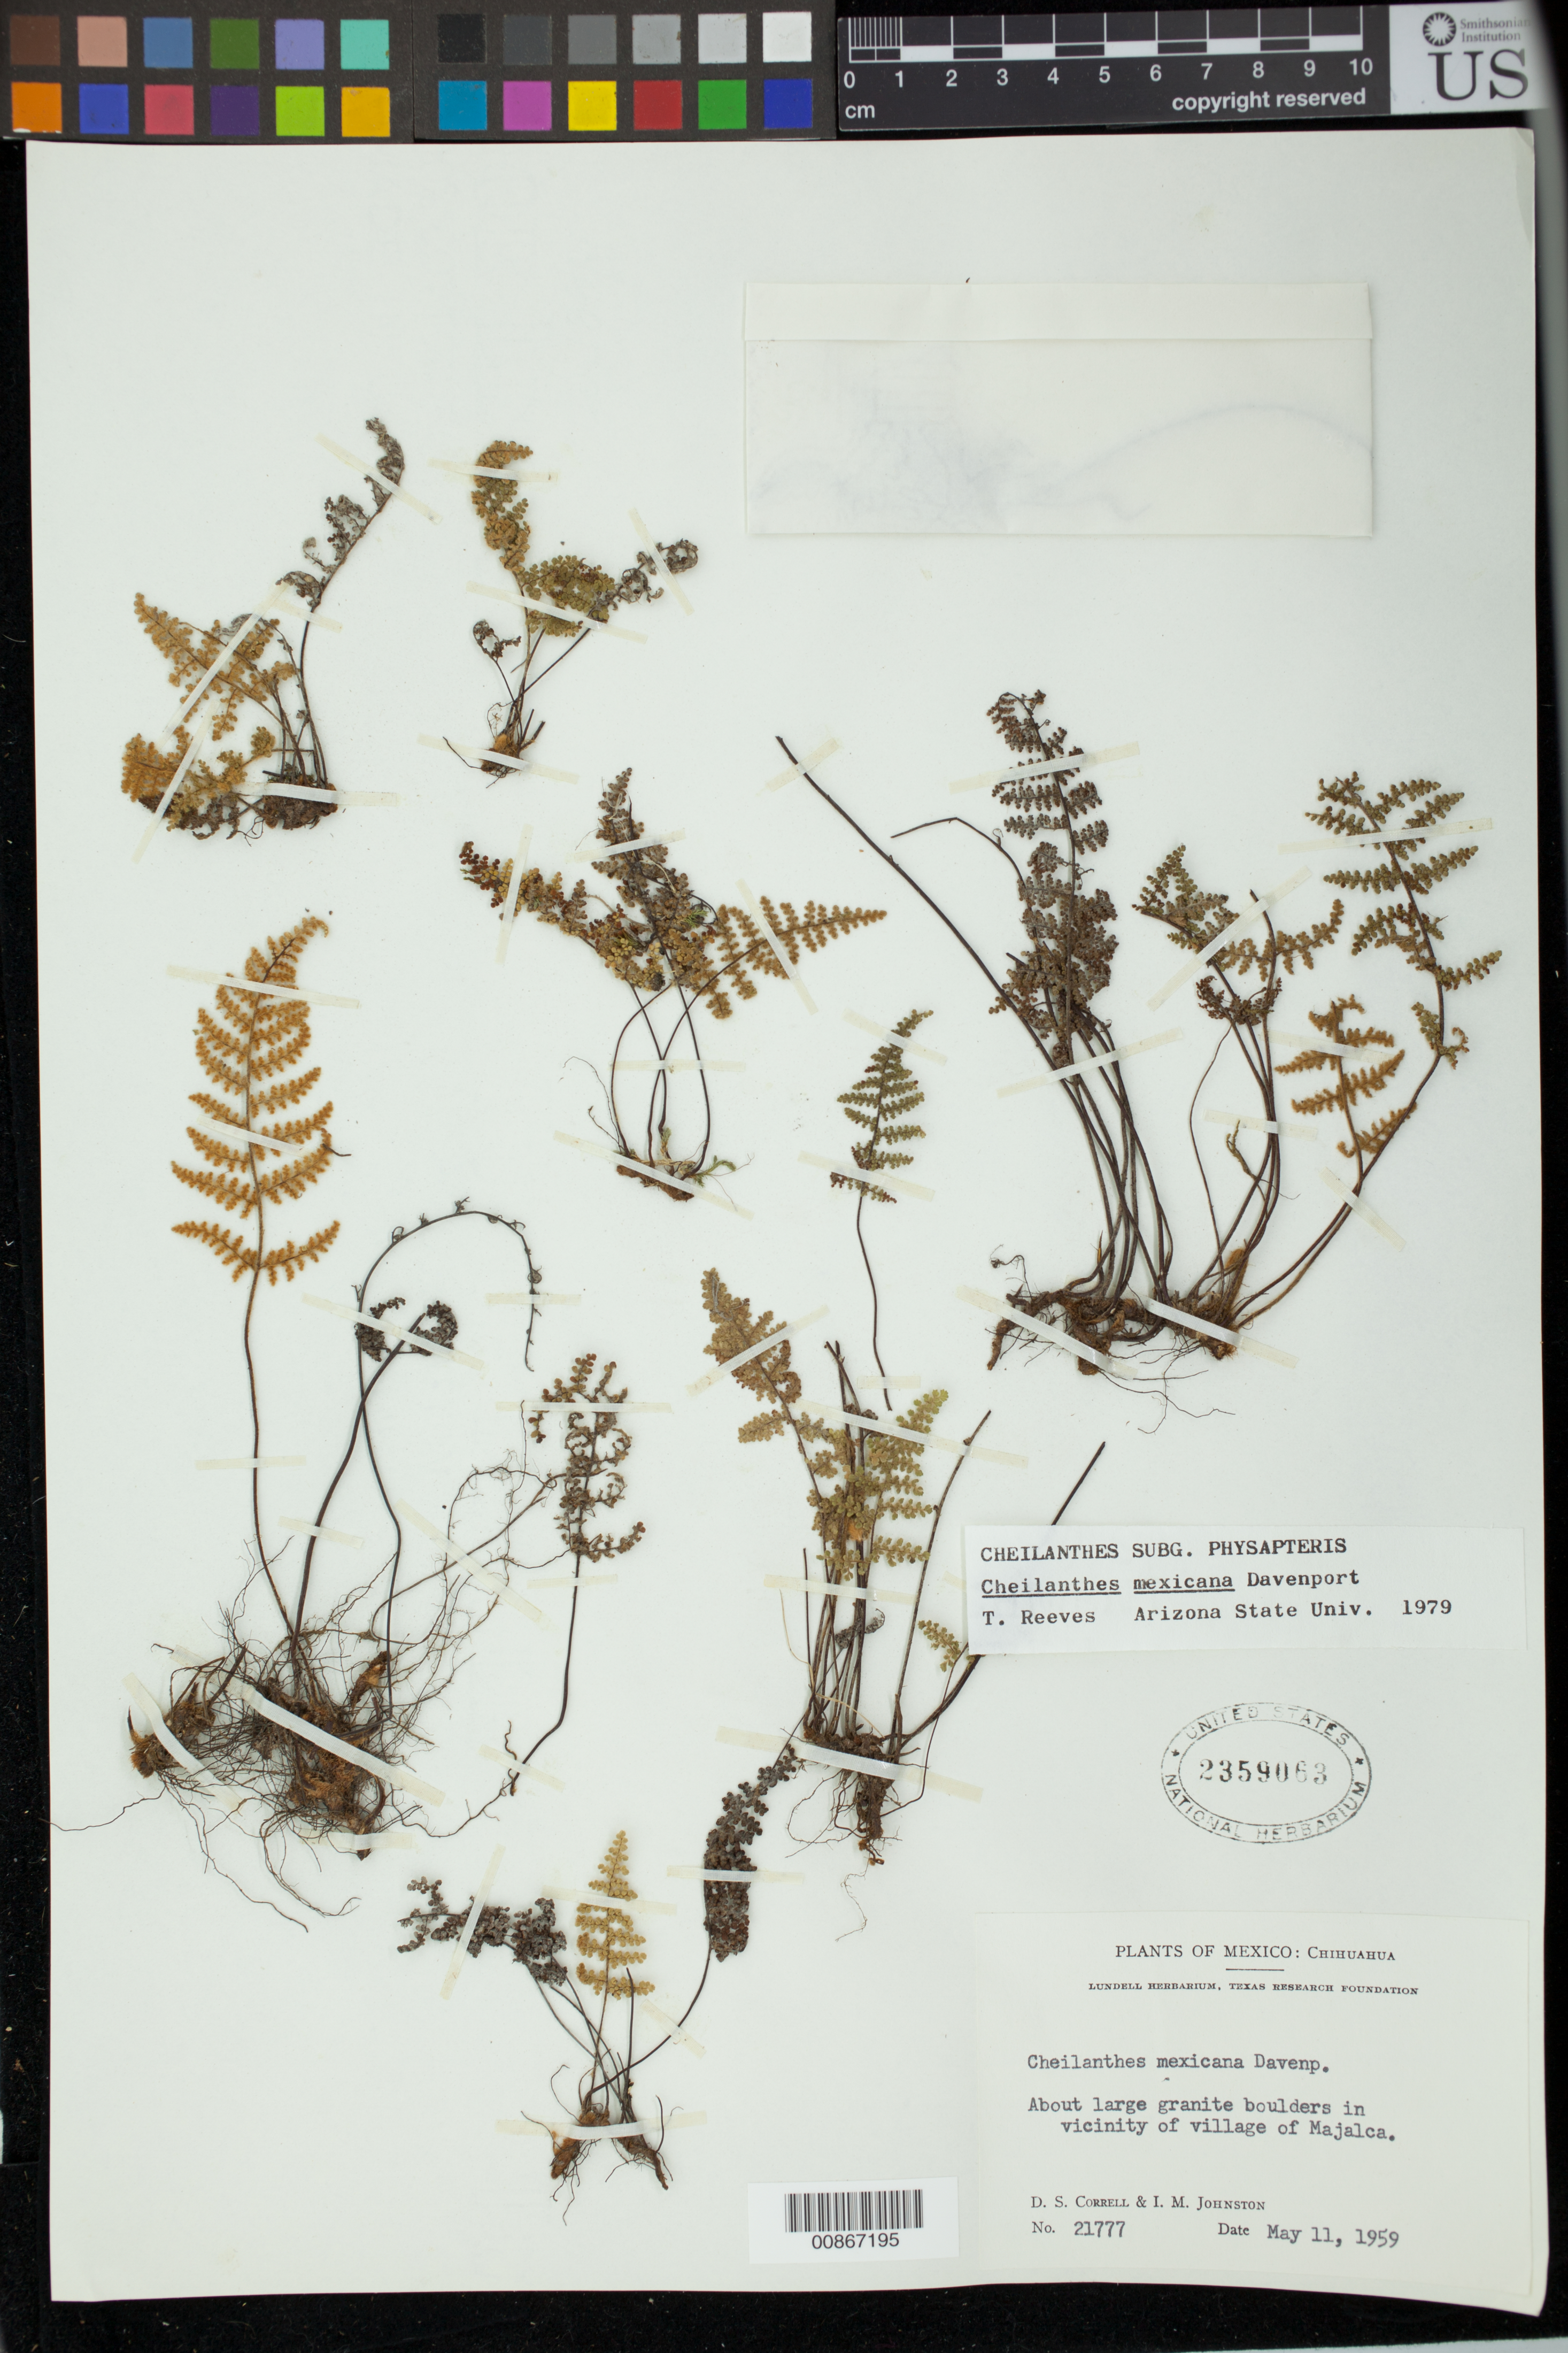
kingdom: Plantae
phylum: Tracheophyta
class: Polypodiopsida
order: Polypodiales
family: Pteridaceae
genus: Myriopteris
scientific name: Myriopteris mexicana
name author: (Davenp.) Grusz & Windham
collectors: D. S. Correll & I.M. Johnston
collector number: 21777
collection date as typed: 11 May 1959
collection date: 1959-05-11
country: Mexico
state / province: Chihuahua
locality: Vicinity of Village of Majalca, Chihuahua.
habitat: About large granite boulders.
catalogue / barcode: US 2359063